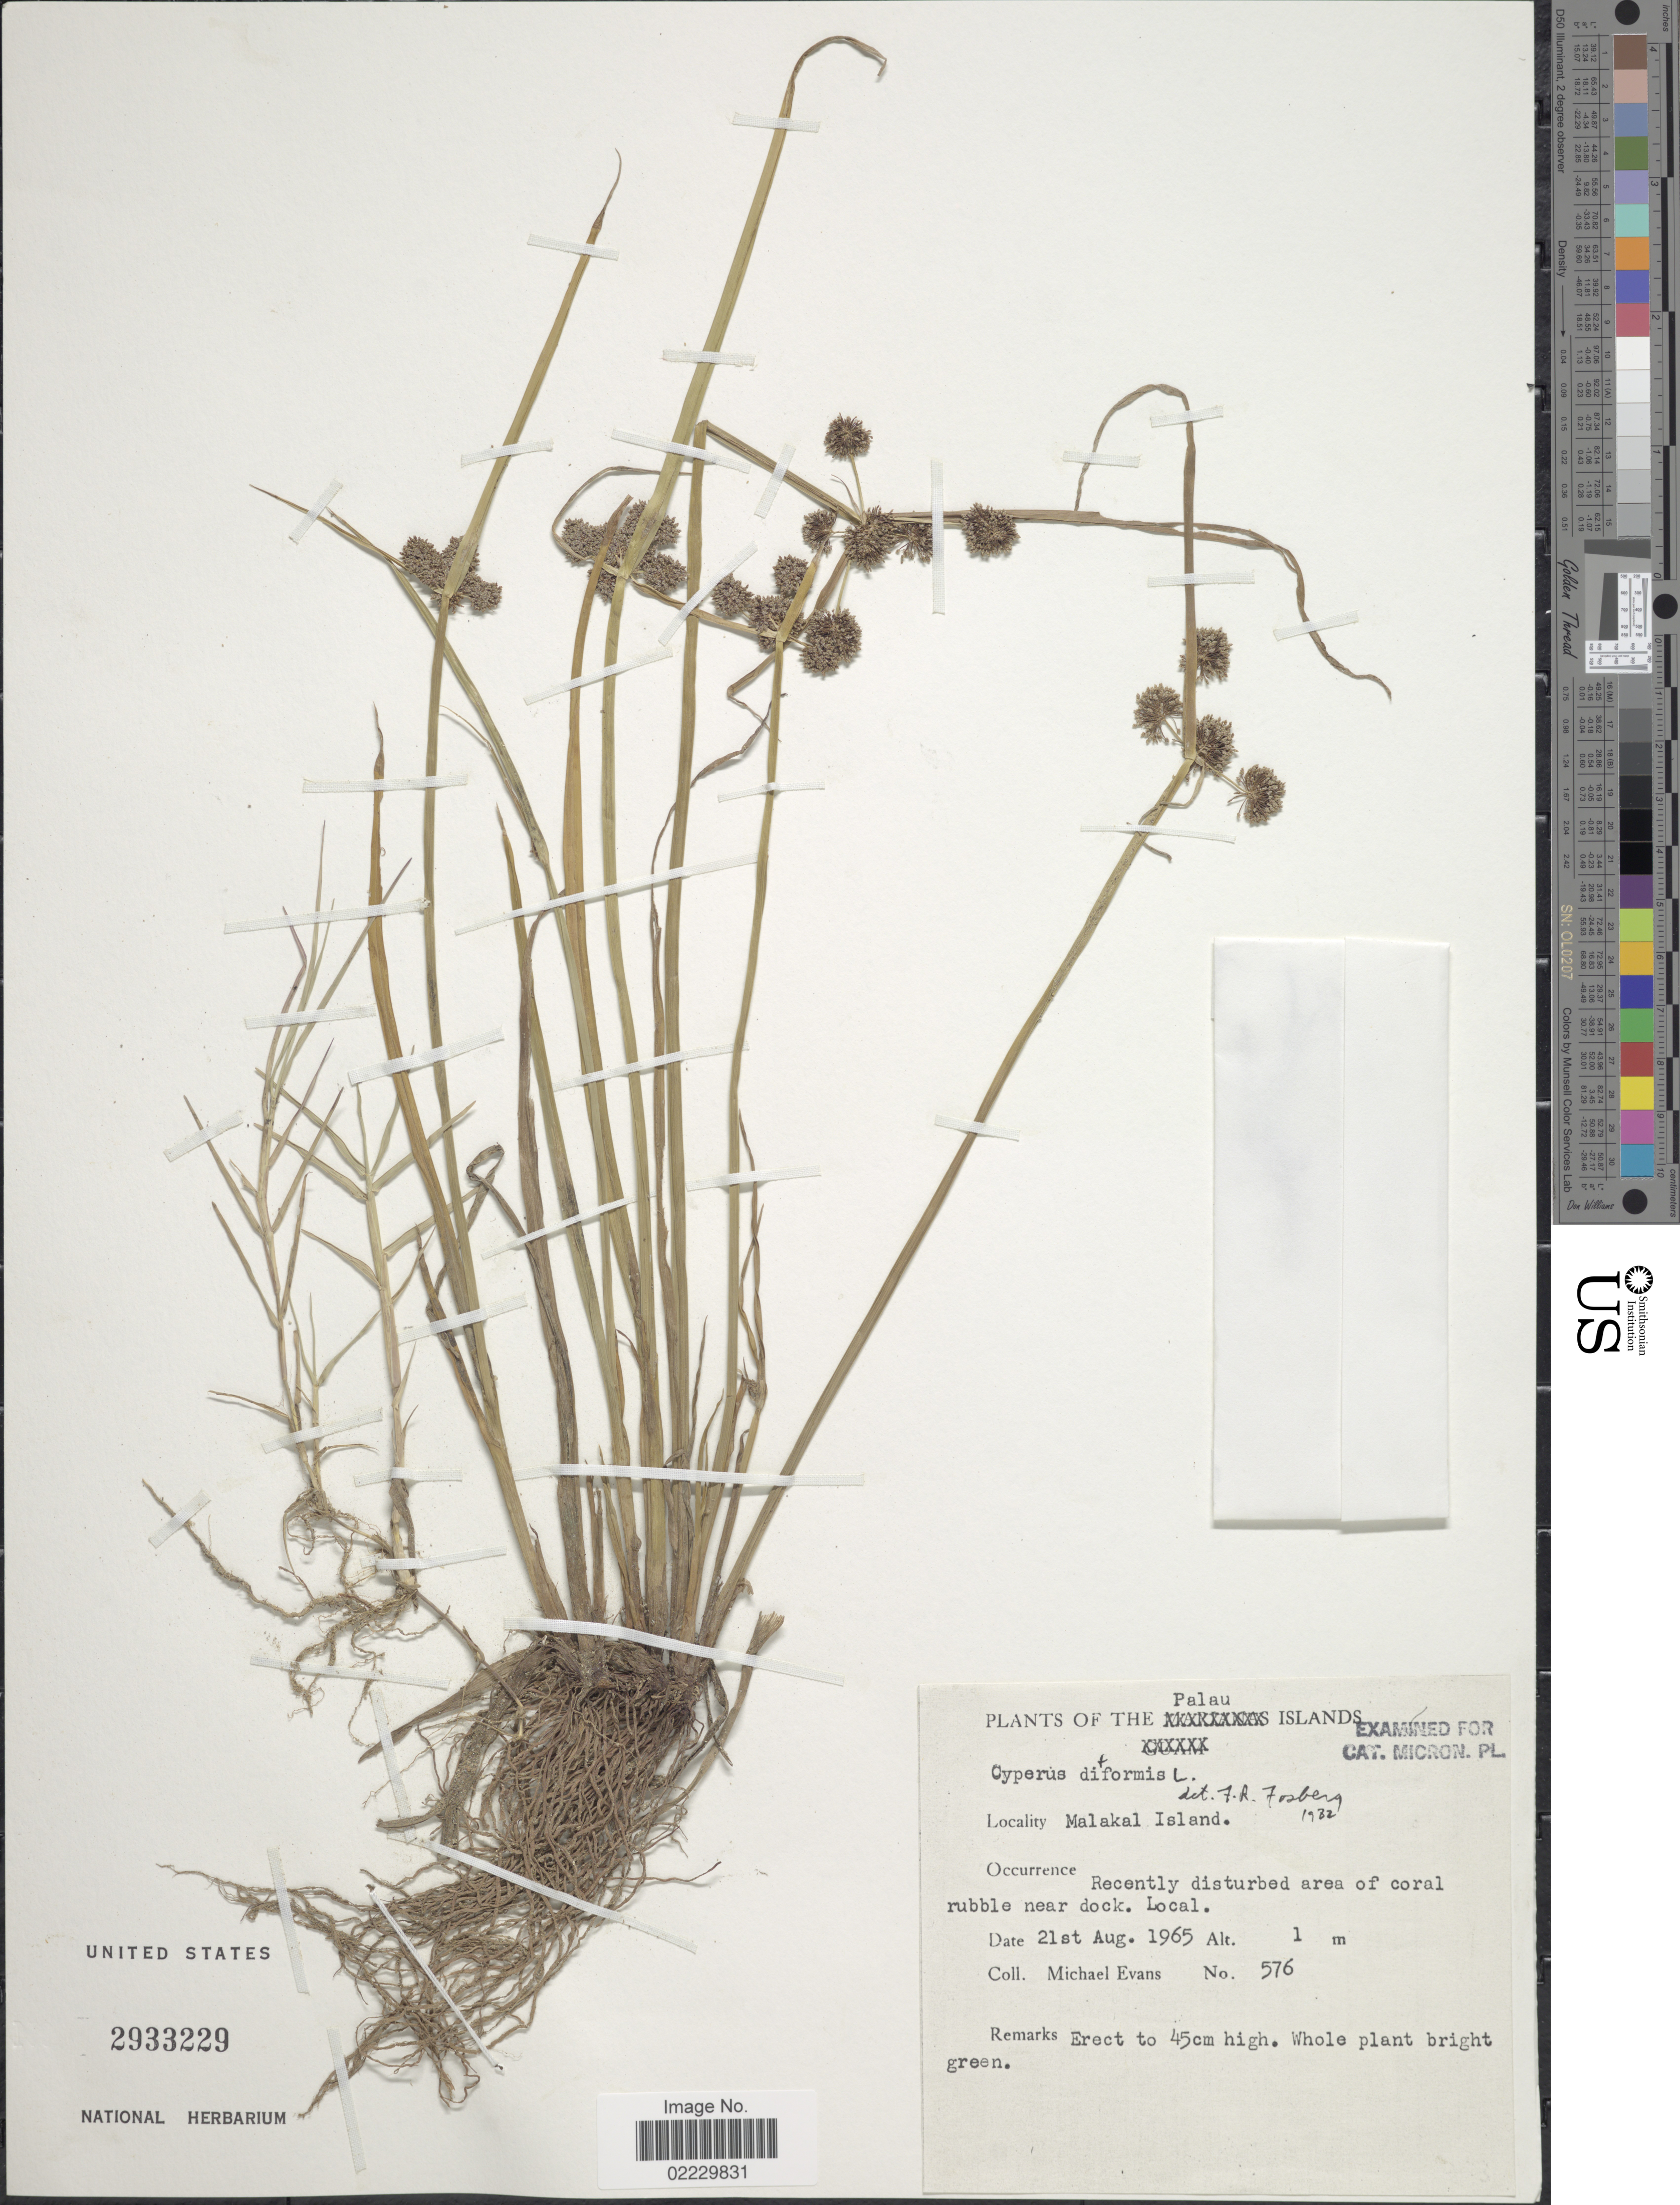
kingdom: Plantae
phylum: Tracheophyta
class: Liliopsida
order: Poales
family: Cyperaceae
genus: Cyperus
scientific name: Cyperus difformis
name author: L.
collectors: M. Evans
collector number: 576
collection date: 1965-08-21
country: Palau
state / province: Koror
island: Ngemelachel [Malakal]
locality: Palau Islands. Malakal Island.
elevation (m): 1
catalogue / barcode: US 2933229